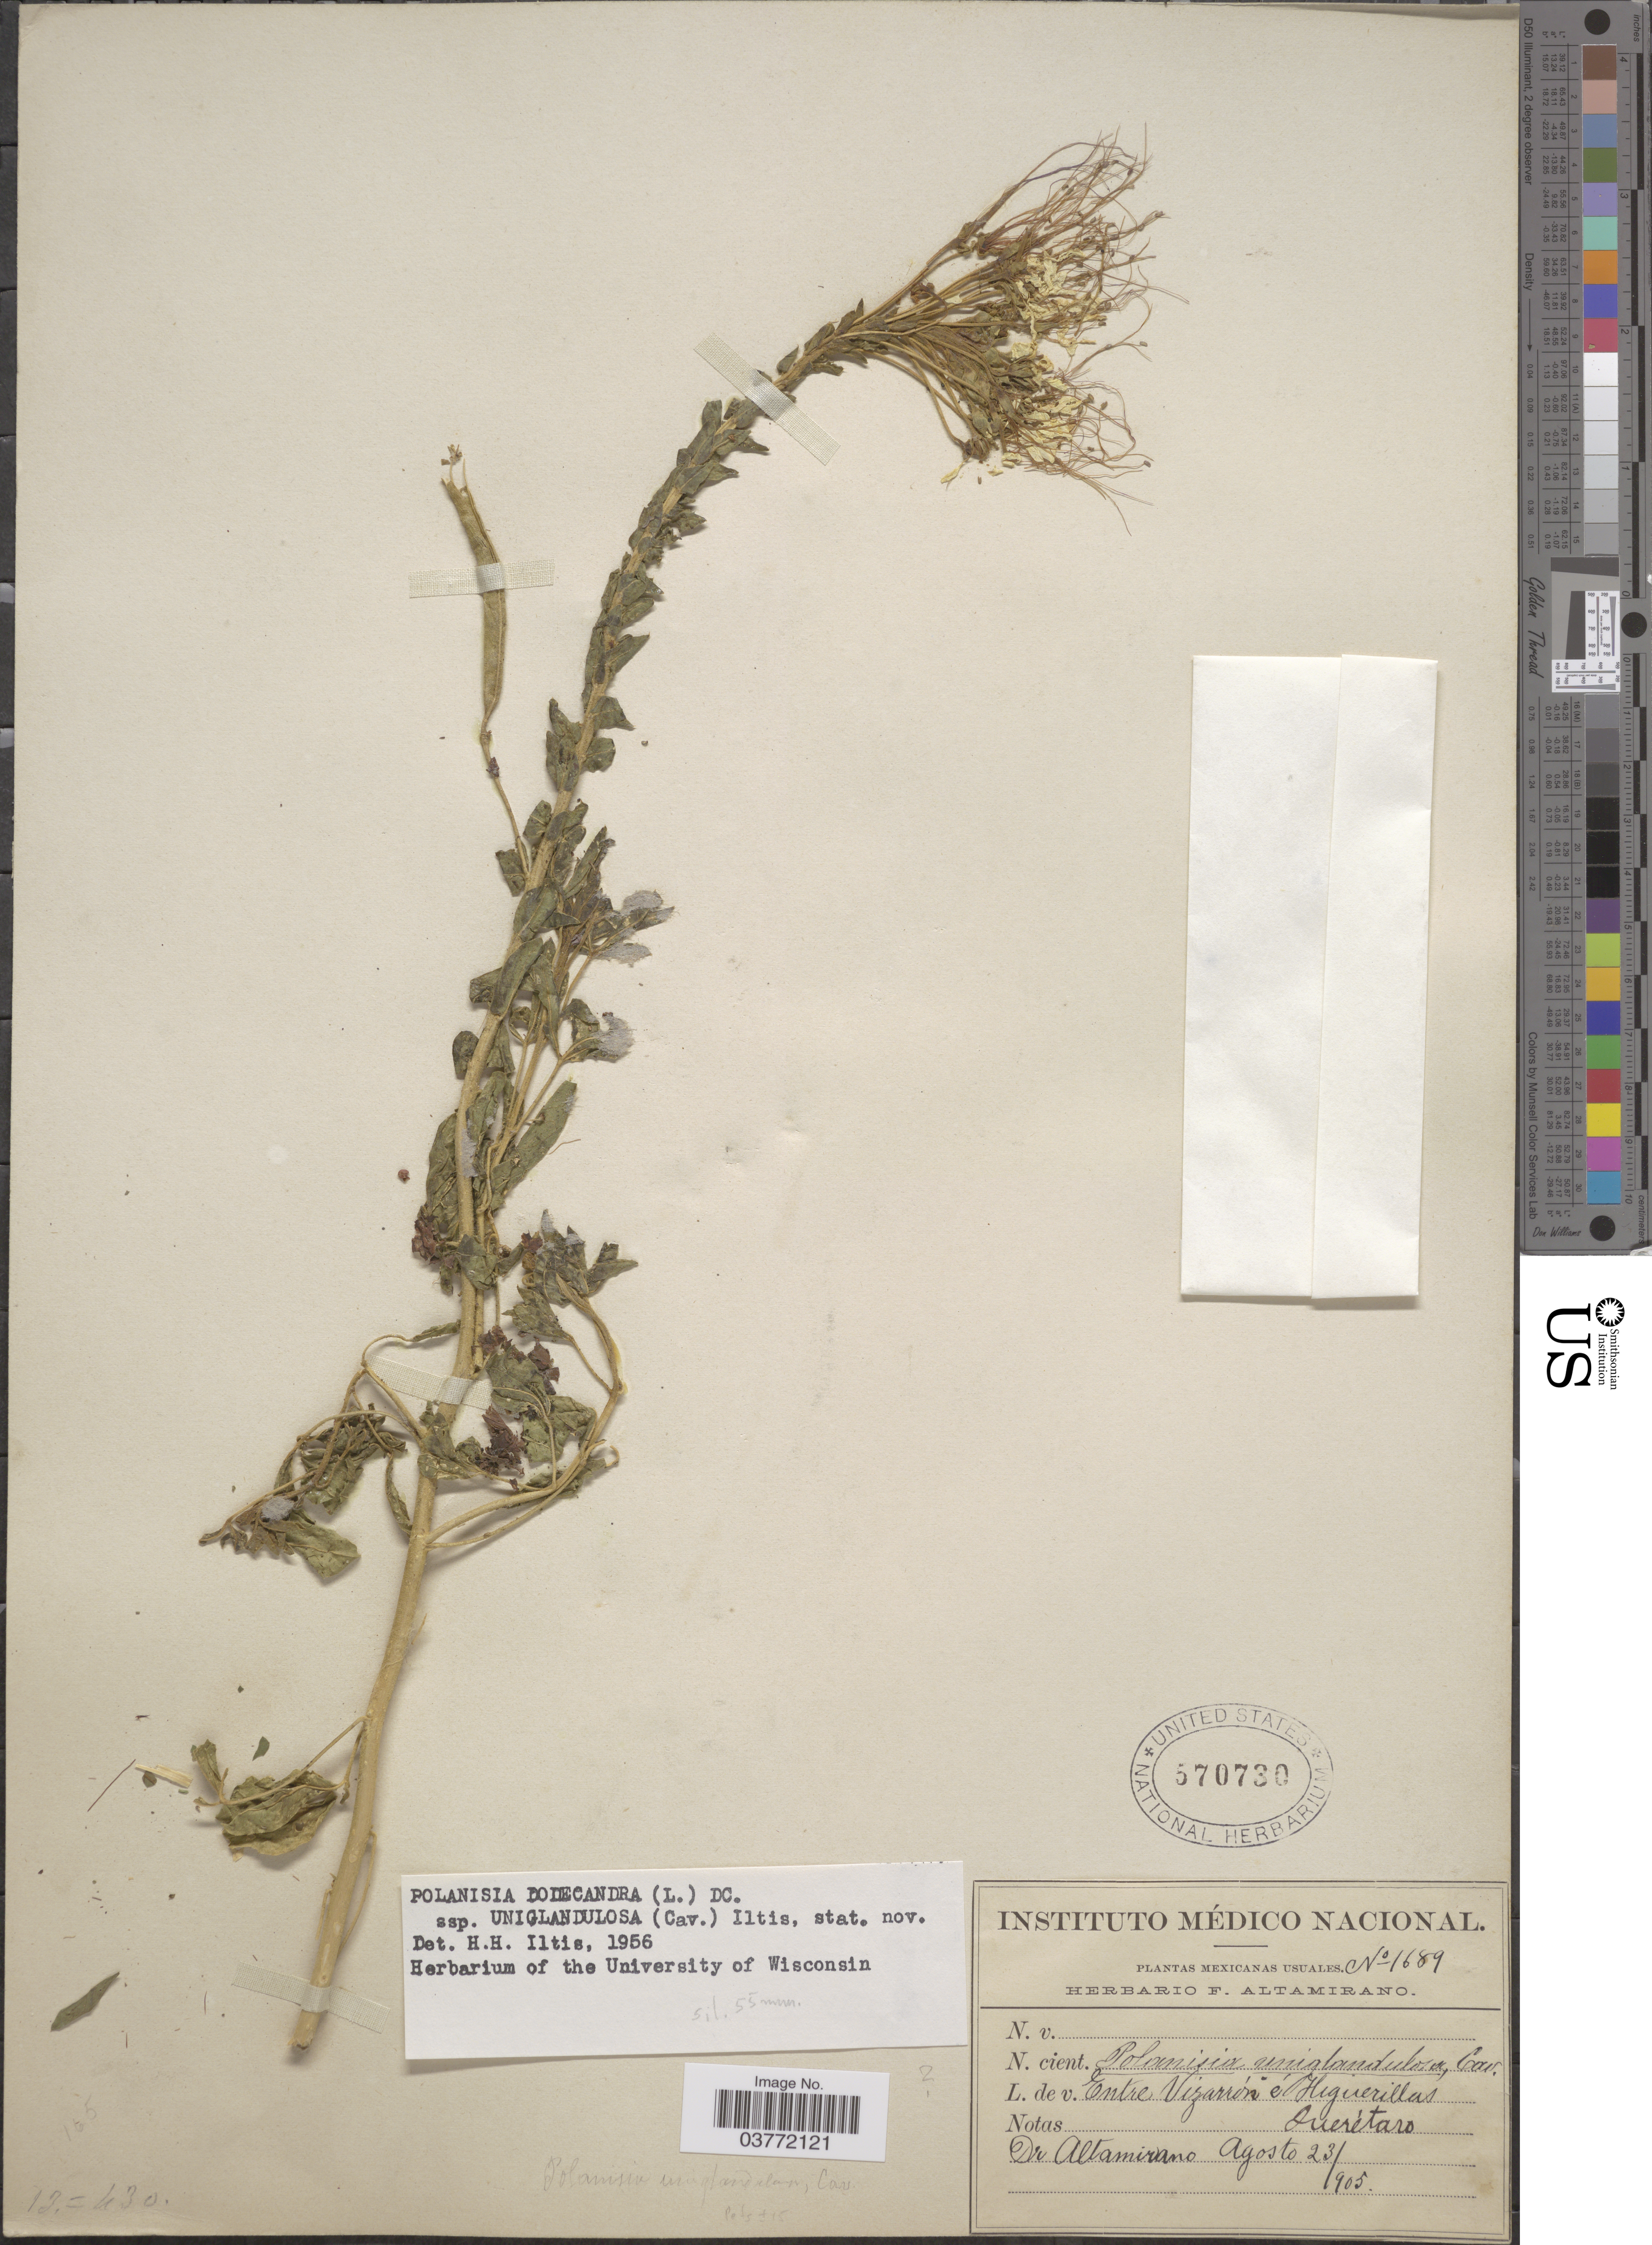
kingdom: Plantae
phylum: Tracheophyta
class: Magnoliopsida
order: Brassicales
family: Cleomaceae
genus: Polanisia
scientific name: Polanisia uniglandulosa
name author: (Cav.) DC.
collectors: F. Altamirano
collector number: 1689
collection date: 1905-08-23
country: Mexico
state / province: Querétaro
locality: Entre Vizarrón é Higuerillas.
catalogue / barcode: US 570730